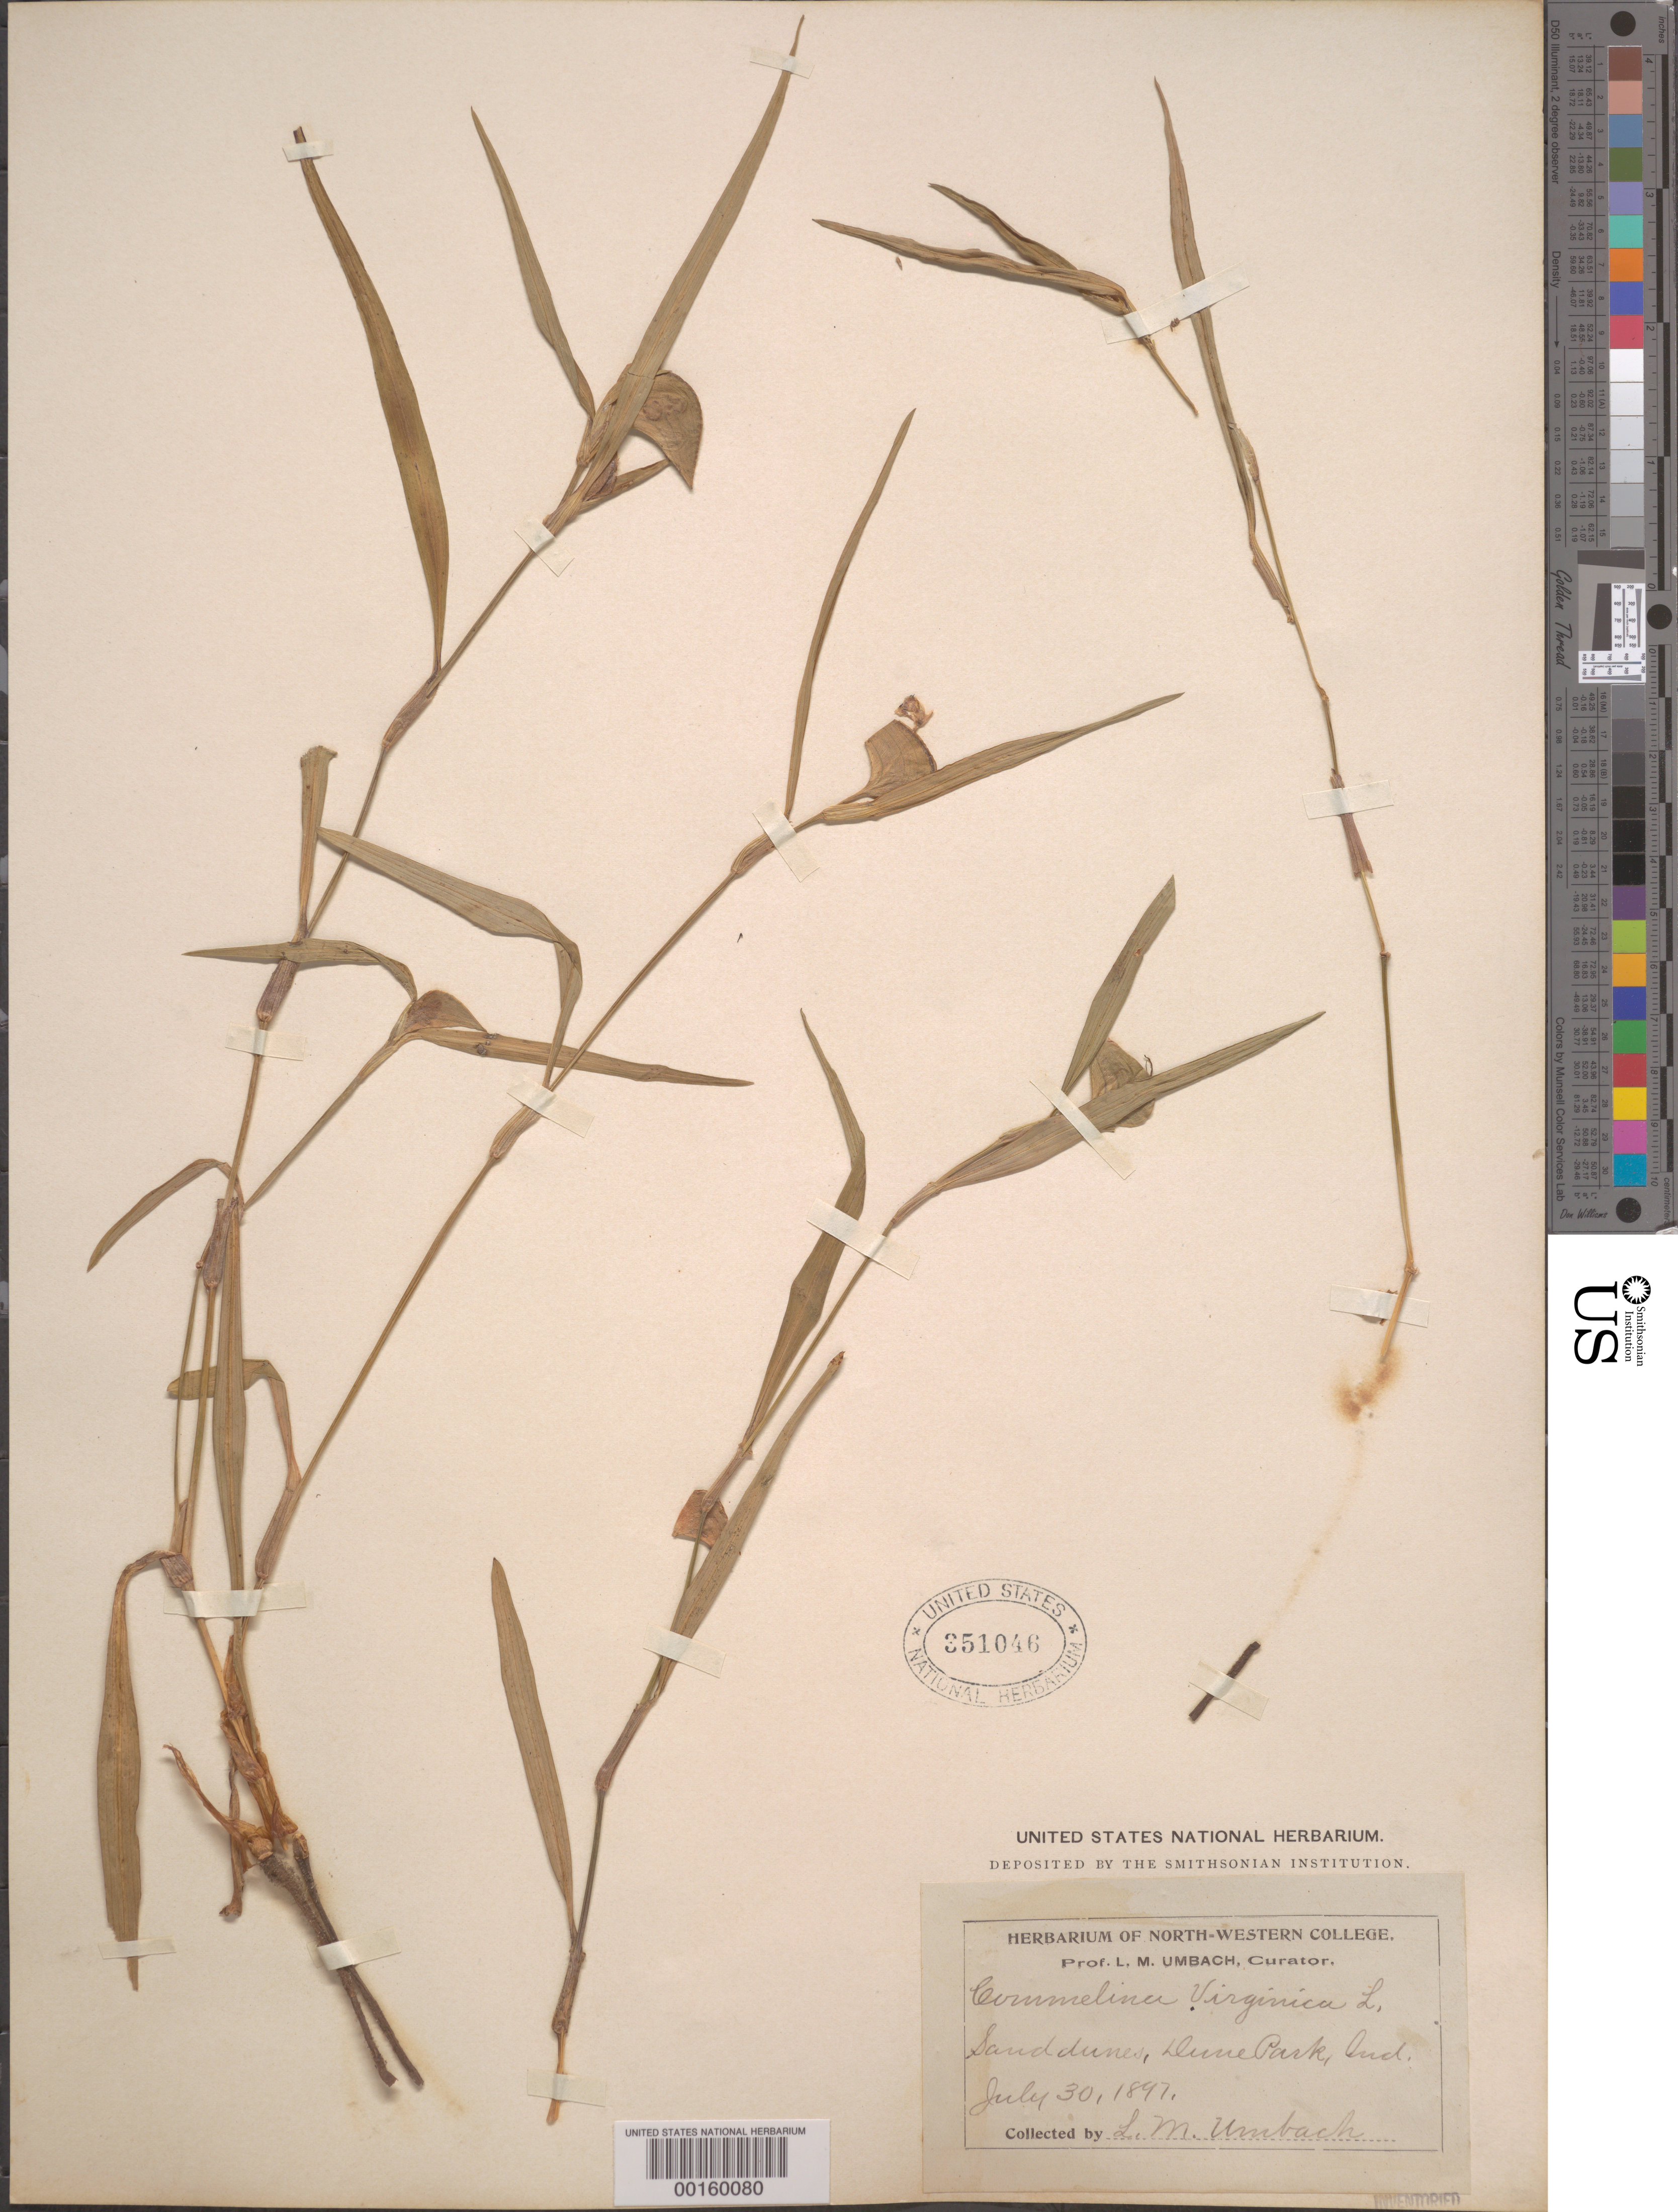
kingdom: Plantae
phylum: Tracheophyta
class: Liliopsida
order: Commelinales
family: Commelinaceae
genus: Commelina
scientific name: Commelina erecta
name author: L.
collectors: L. M. Umbach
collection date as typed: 30 Jul 1897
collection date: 1897-07-30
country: United States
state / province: Indiana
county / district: Porter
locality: Dune park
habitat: Sand dunes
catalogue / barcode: US 351046